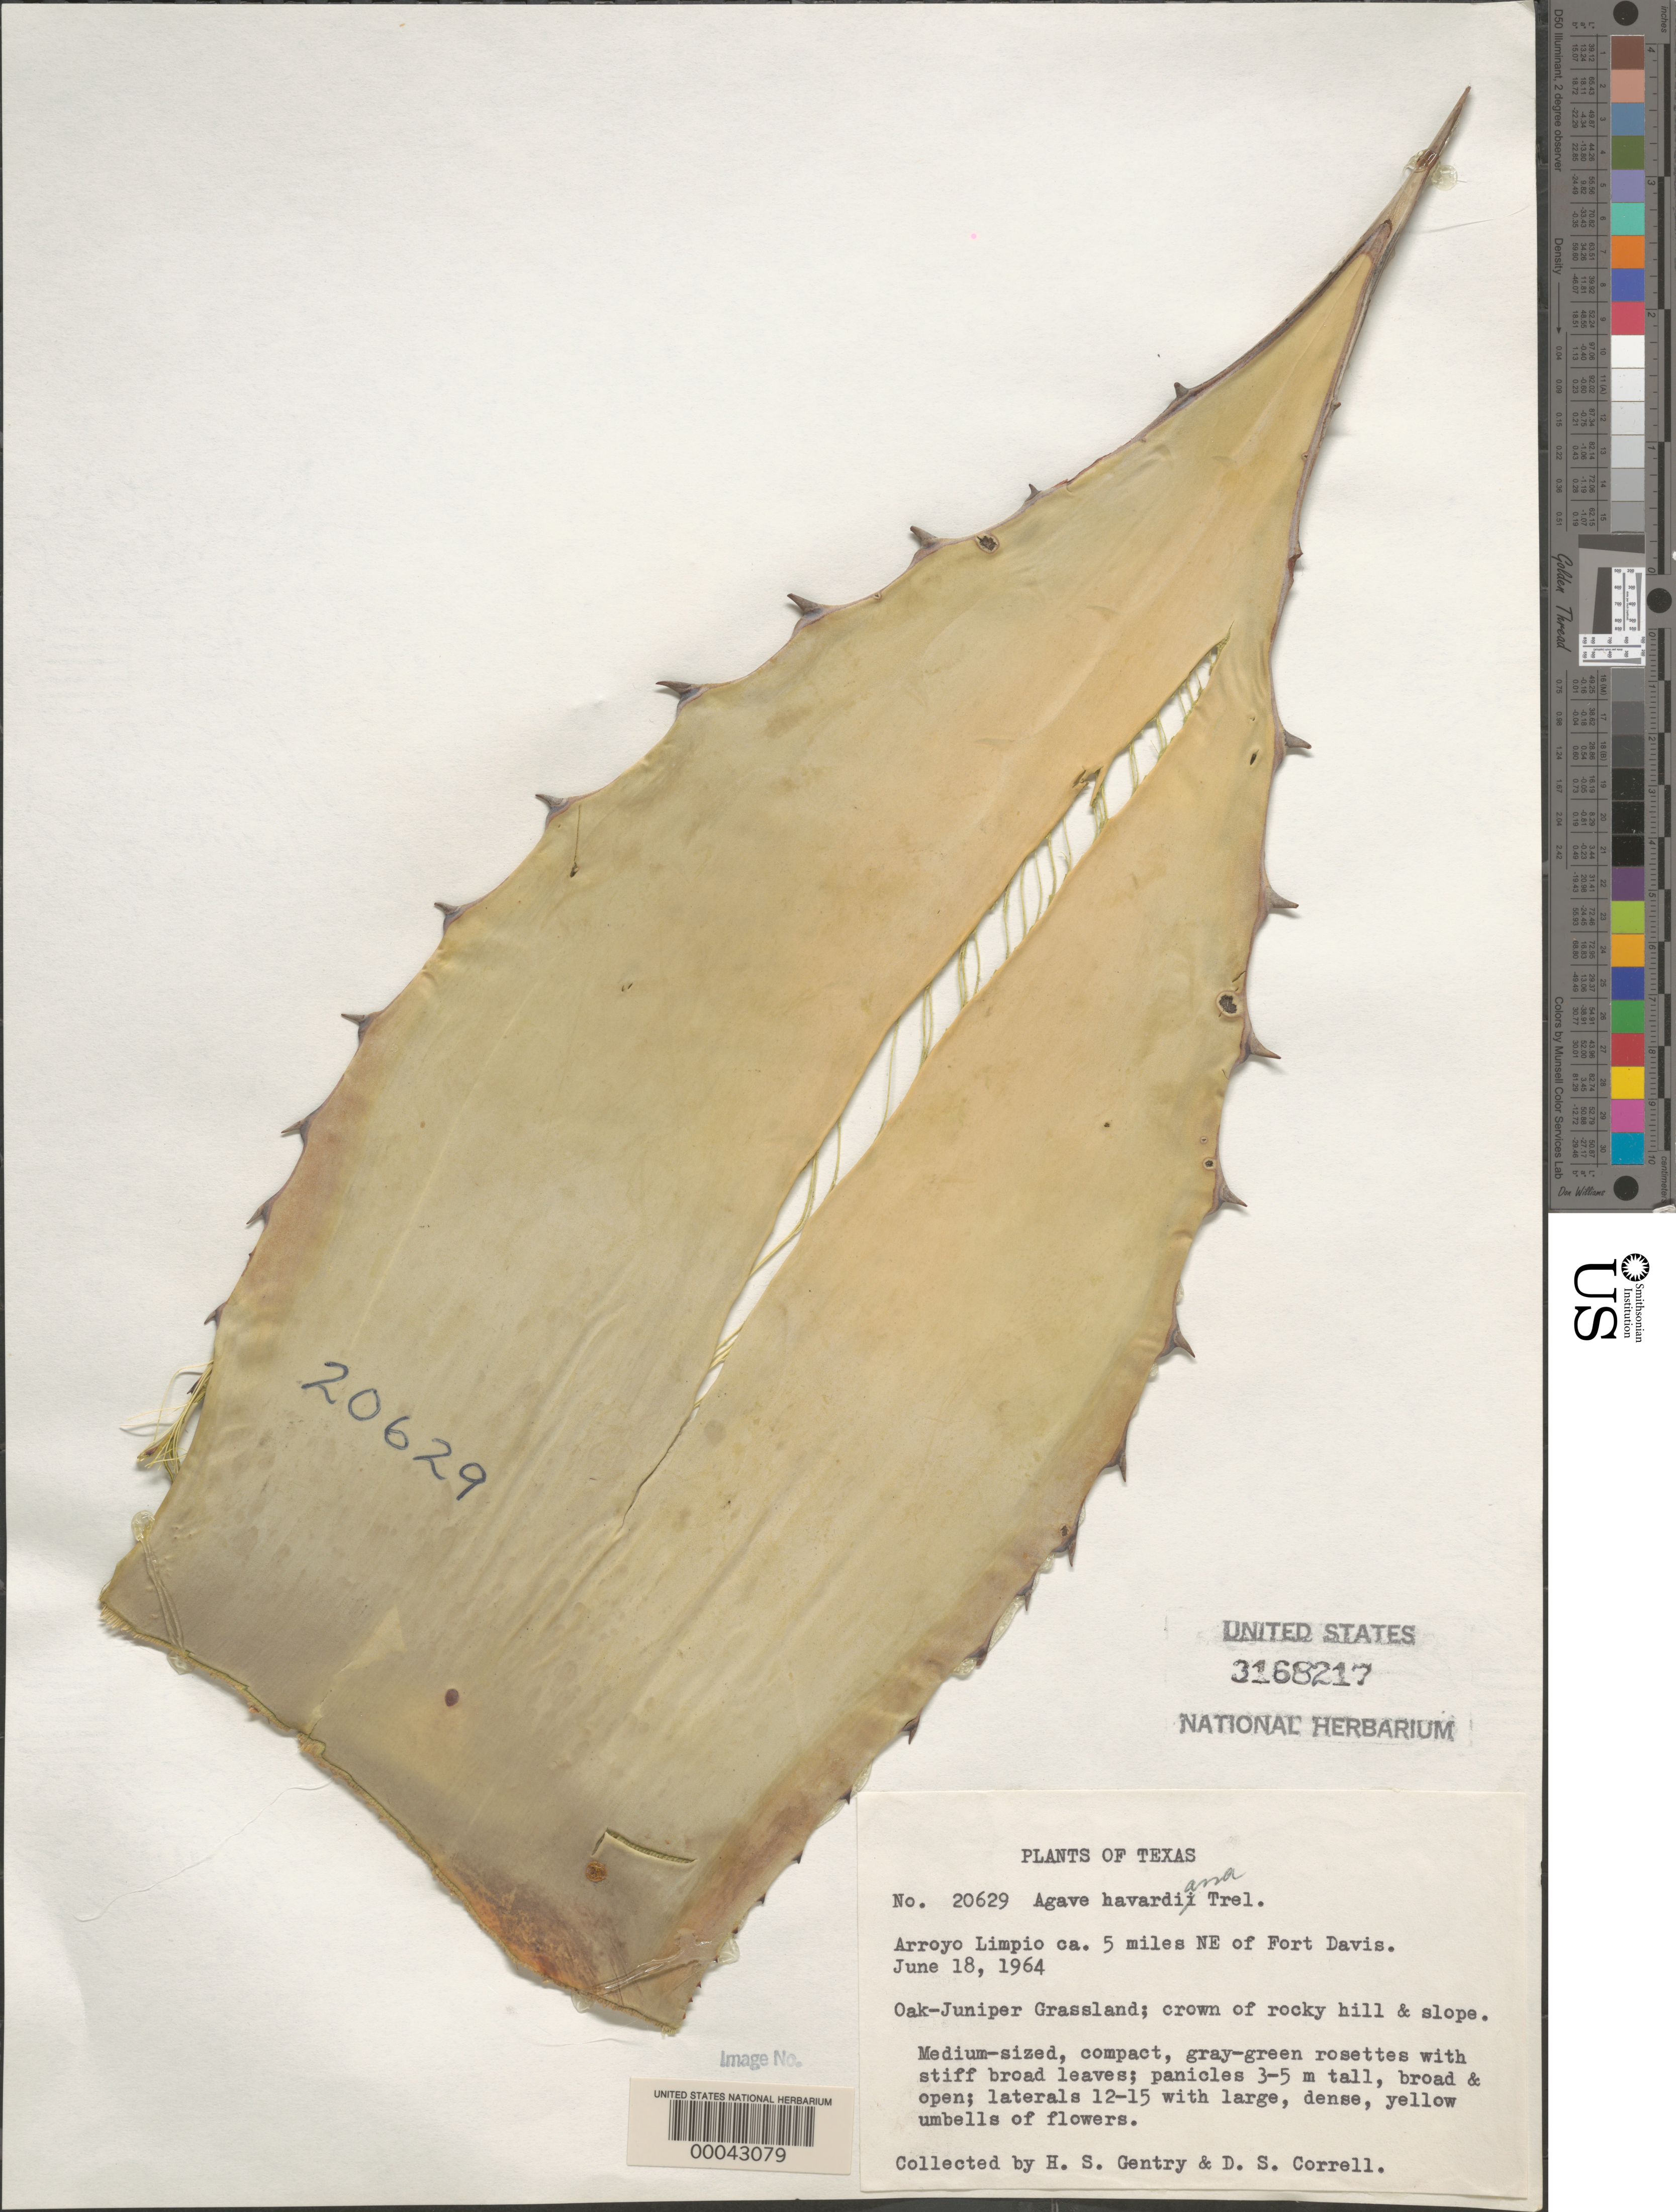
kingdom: Plantae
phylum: Tracheophyta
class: Liliopsida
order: Asparagales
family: Asparagaceae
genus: Agave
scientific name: Agave havardiana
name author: Trel.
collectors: H. S. Gentry & D. S. Correll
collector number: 20629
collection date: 1964-06-18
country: United States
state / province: Texas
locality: Arroyo Limpio ca. 5 miles NE of Fort Davis. Oak-Juniper Grassland; crown of rocky hill & slope.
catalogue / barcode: US 3168217